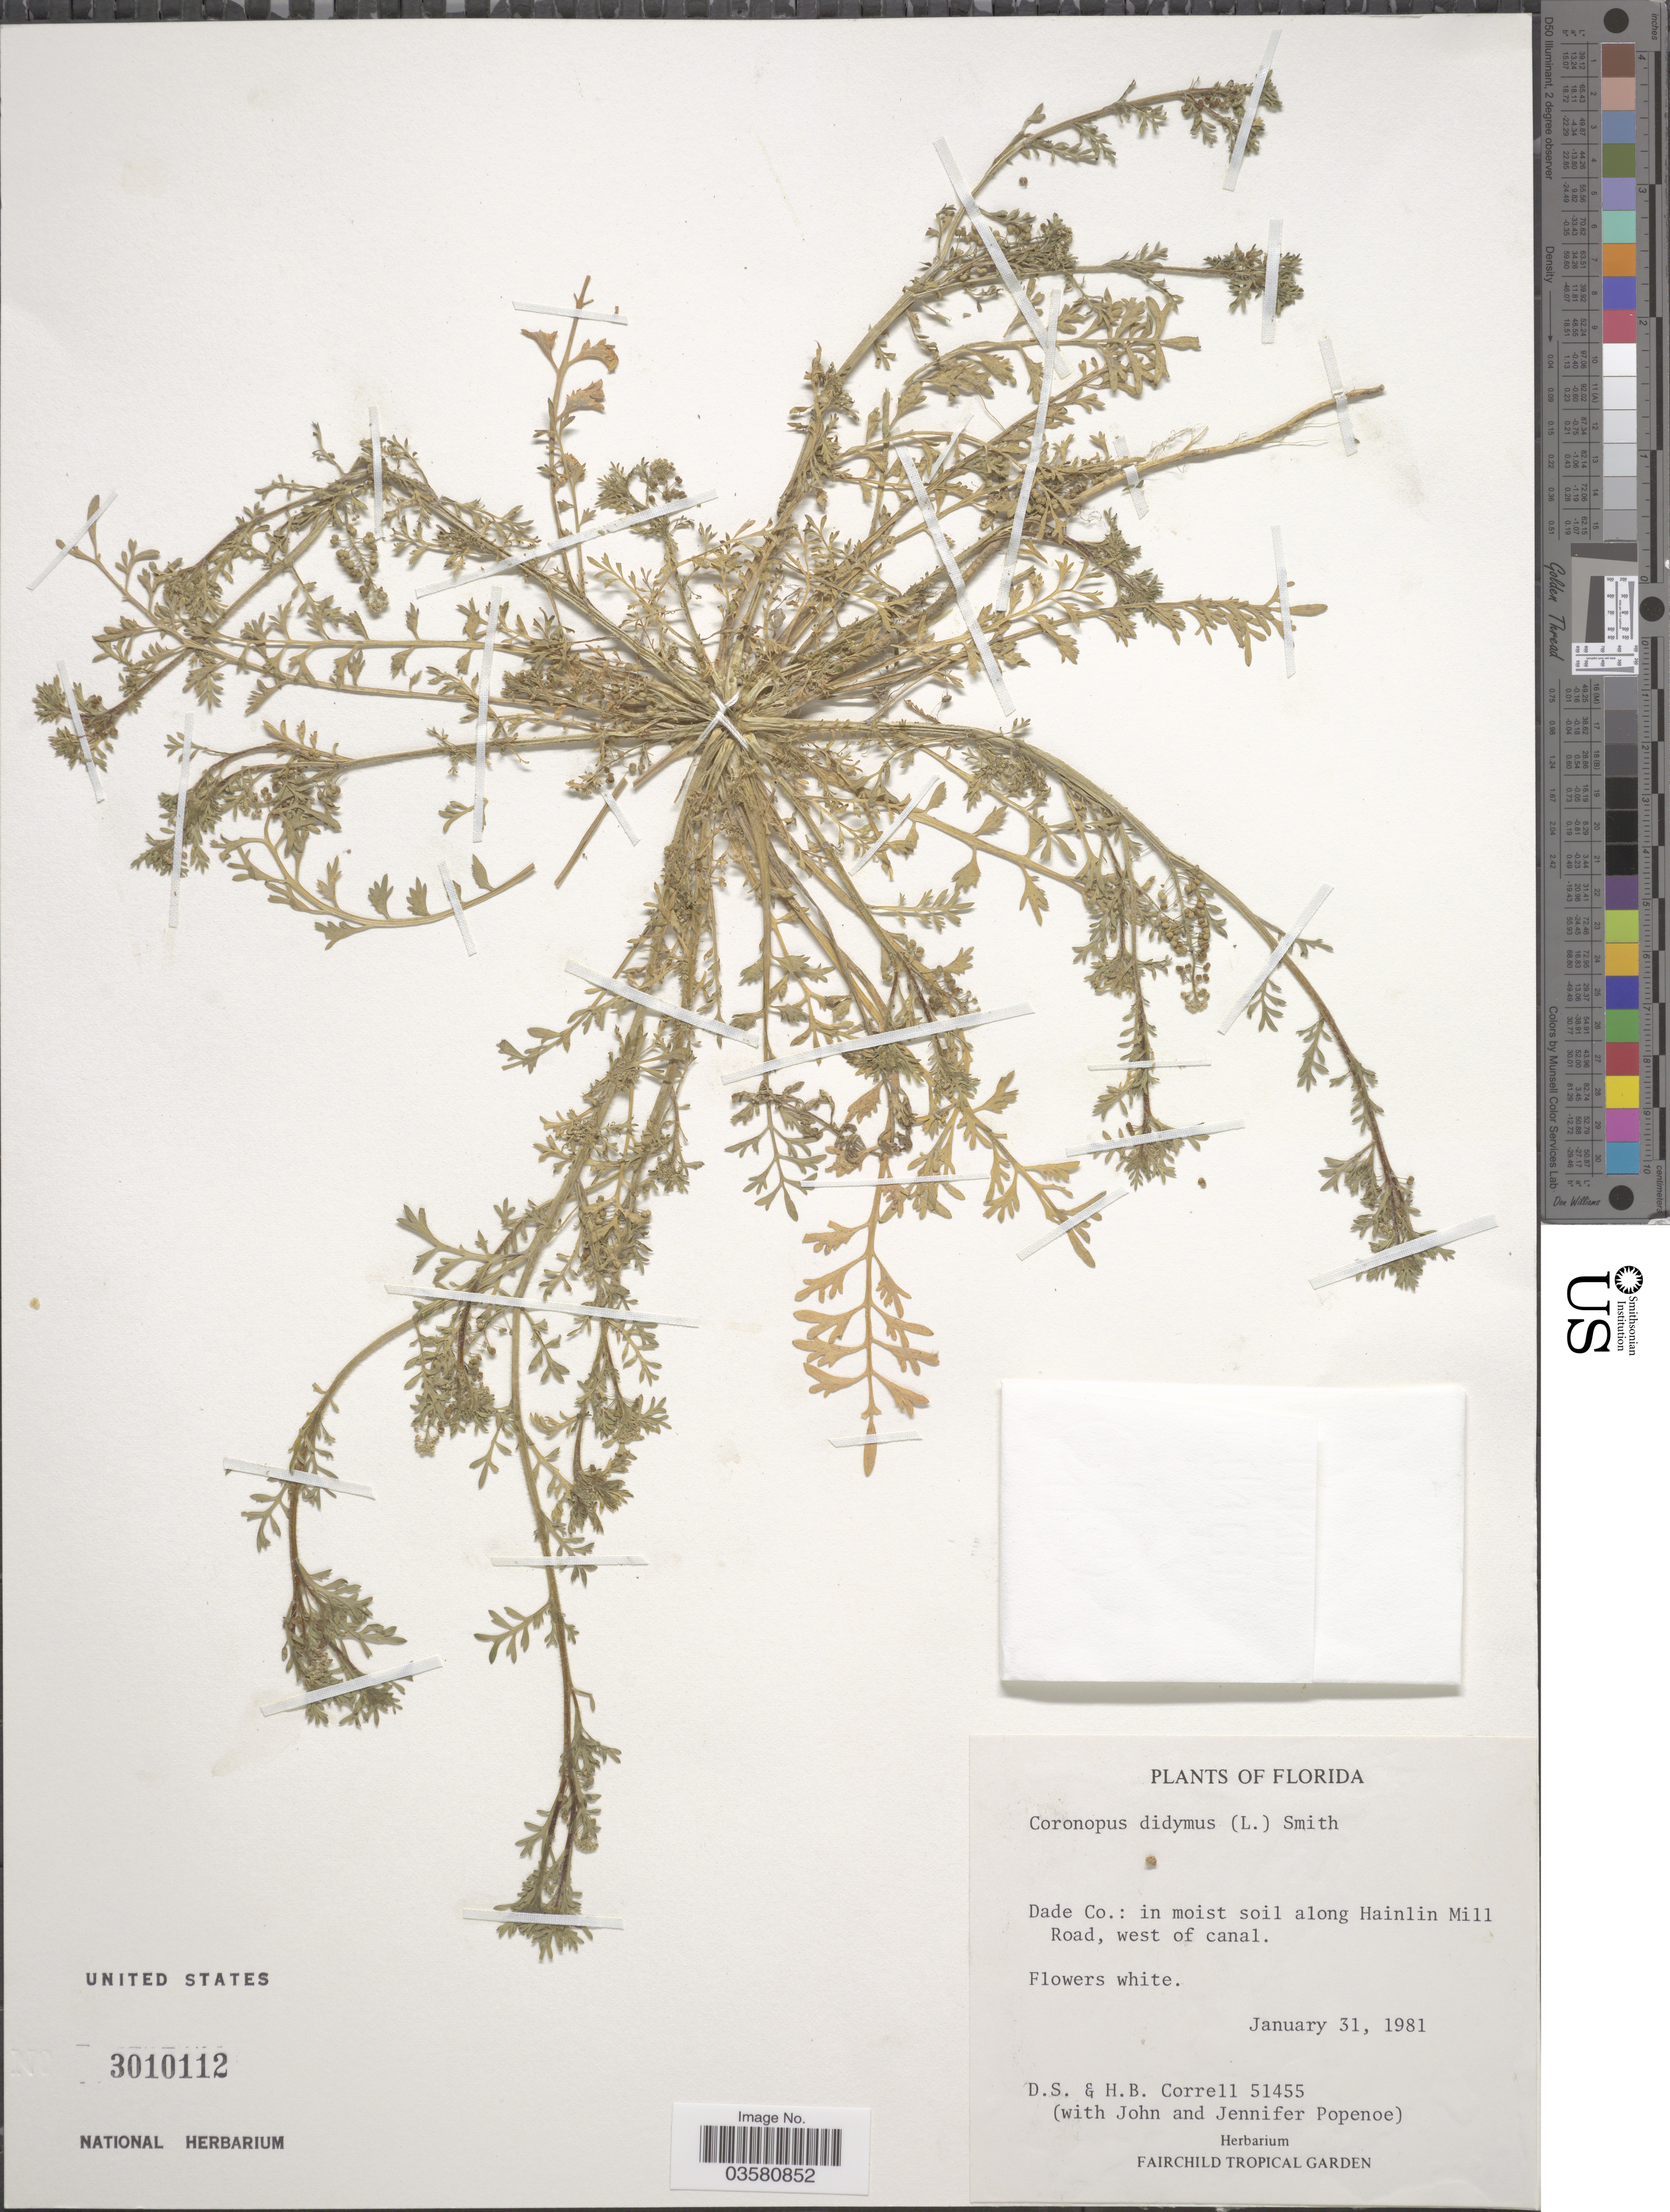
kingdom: Plantae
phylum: Tracheophyta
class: Magnoliopsida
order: Brassicales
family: Brassicaceae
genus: Lepidium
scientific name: Lepidium didymum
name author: L.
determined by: Strong, M. T., (US), Smithsonian Institution - National Museum of Natural History (UNITED STATES)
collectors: D. S. Correll, H. Correll, J. Popenoe & J. Popenoe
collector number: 51455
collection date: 1981-01-31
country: United States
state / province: Florida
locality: Dade Co.: in moist soil along Hainlin Mill Road, west of canal.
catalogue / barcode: US 3010112